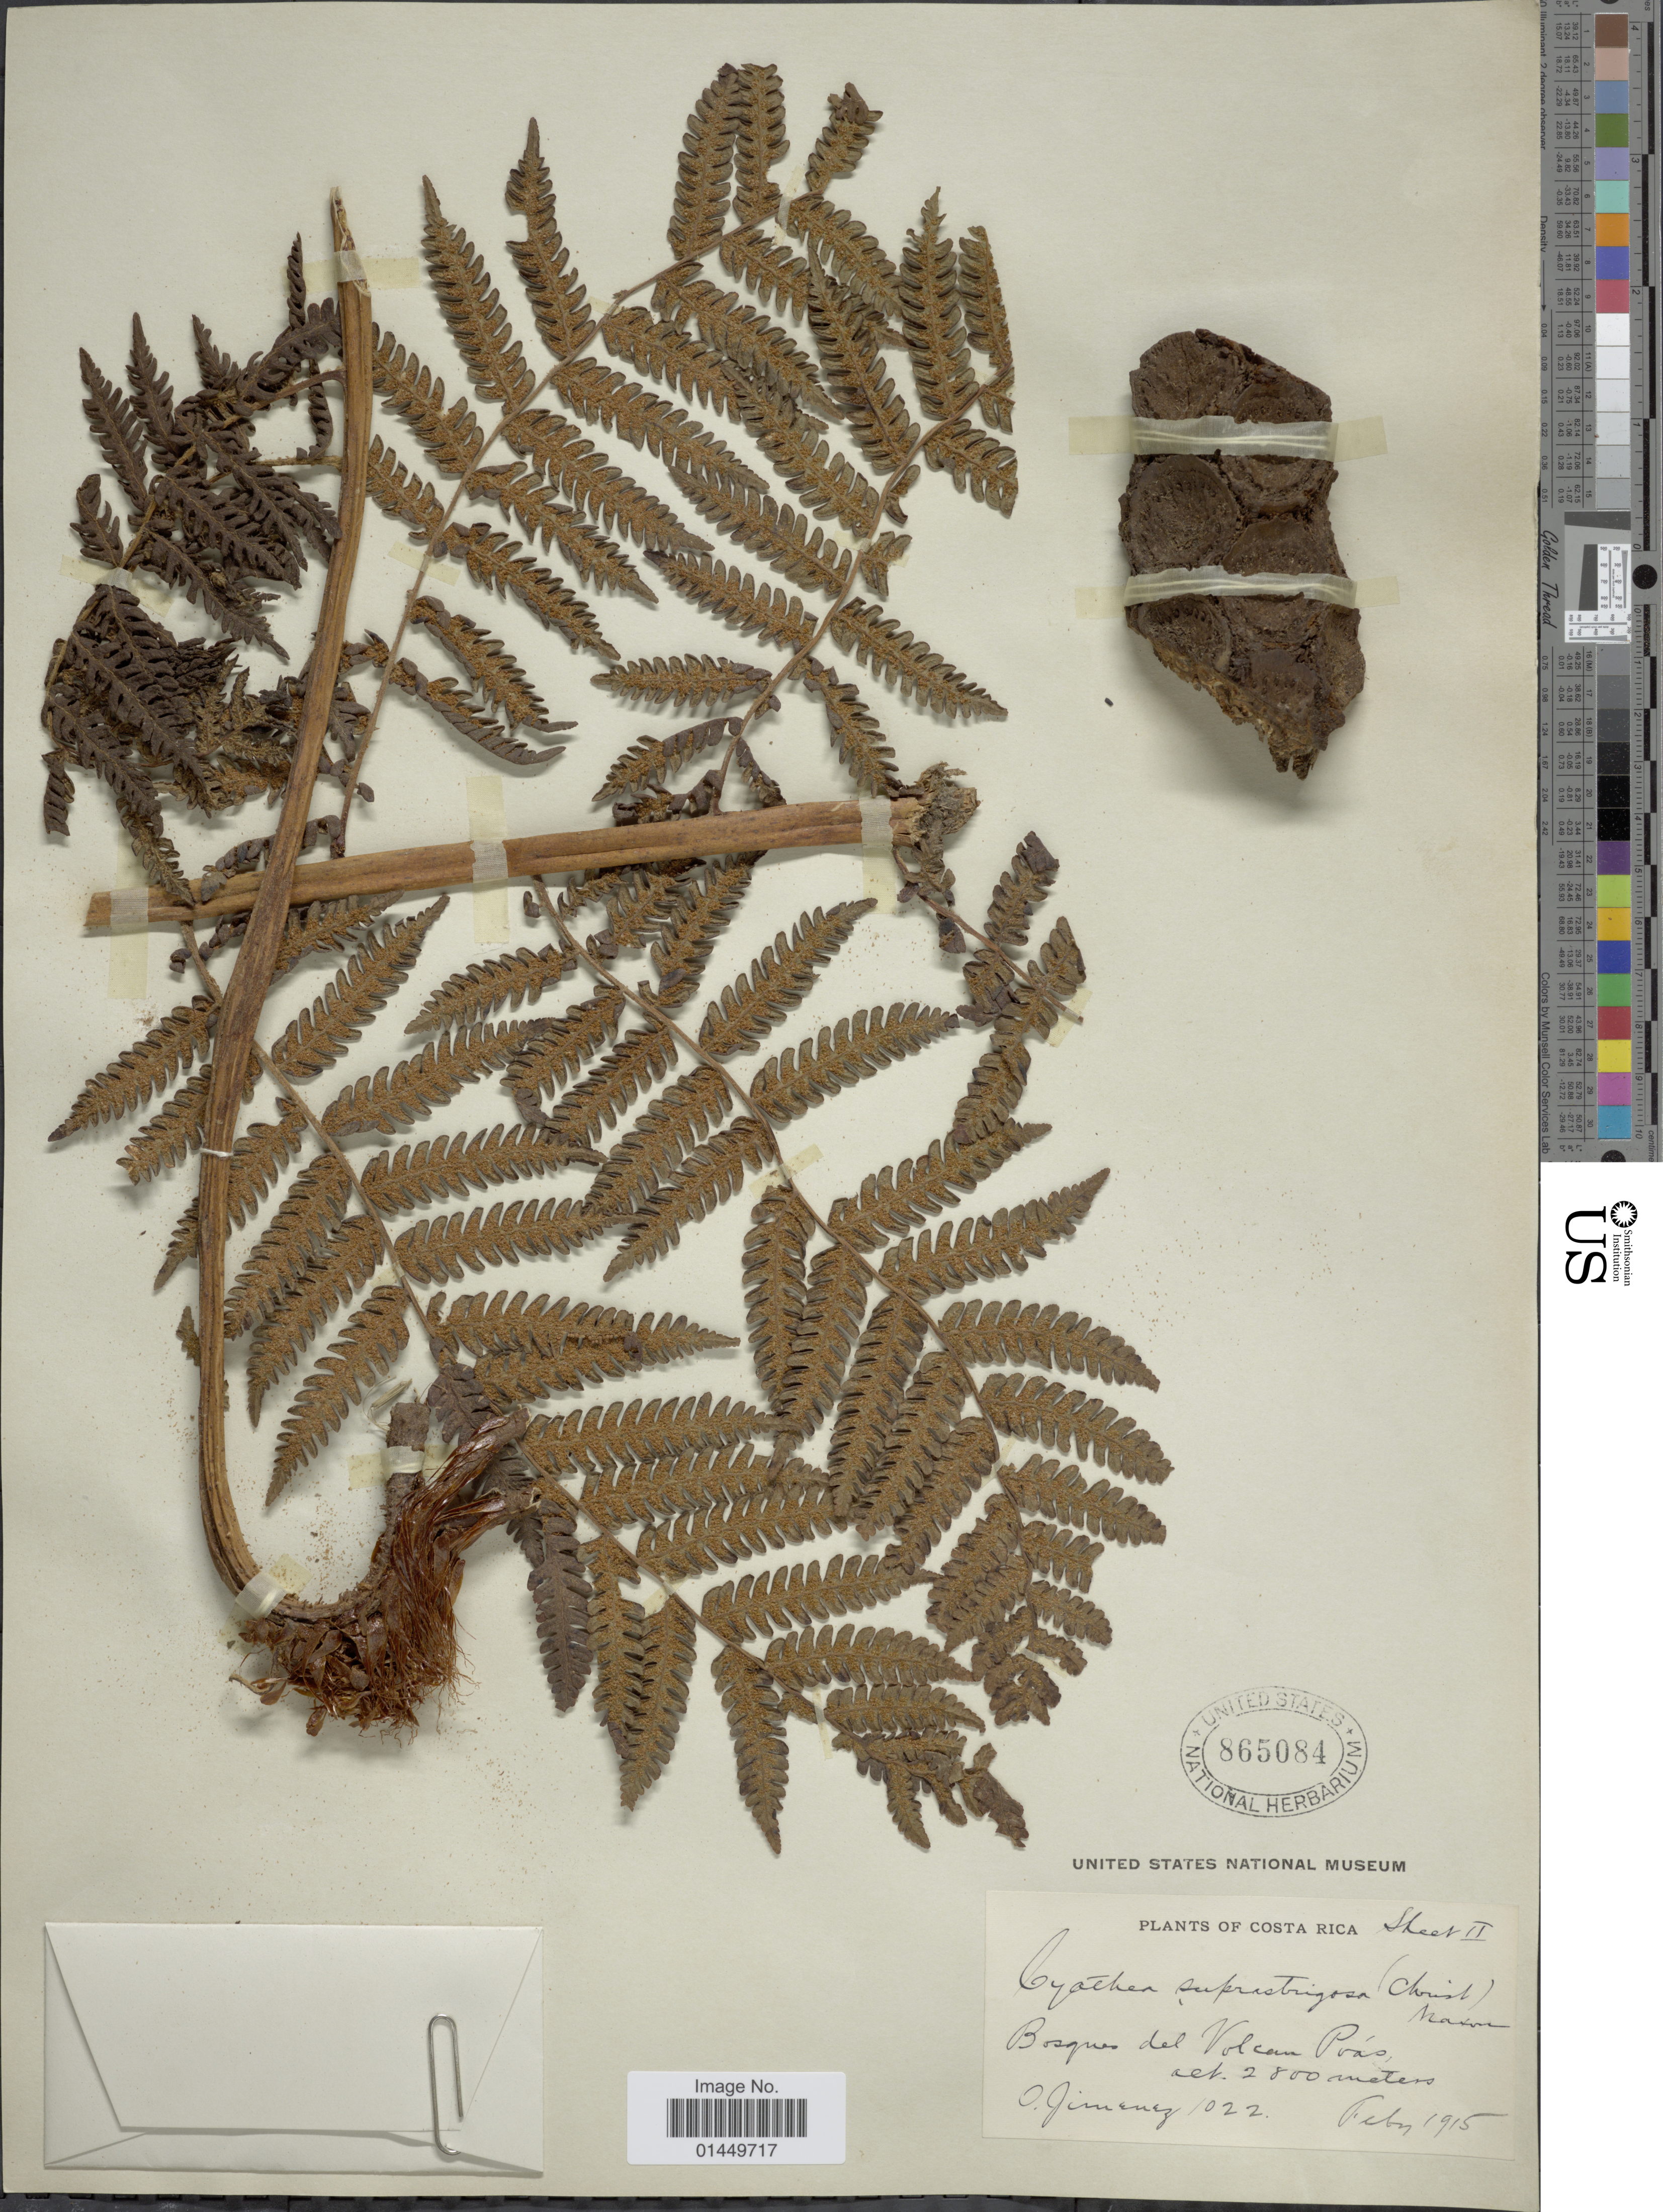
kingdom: Plantae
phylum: Tracheophyta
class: Polypodiopsida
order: Cyatheales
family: Cyatheaceae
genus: Cyathea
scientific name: Cyathea suprastrigosa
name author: (Christ) Maxon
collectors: O. Jiménez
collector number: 1022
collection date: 1915-02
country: Costa Rica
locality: Bosques del Volcan Poas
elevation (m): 2800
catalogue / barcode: US 865084